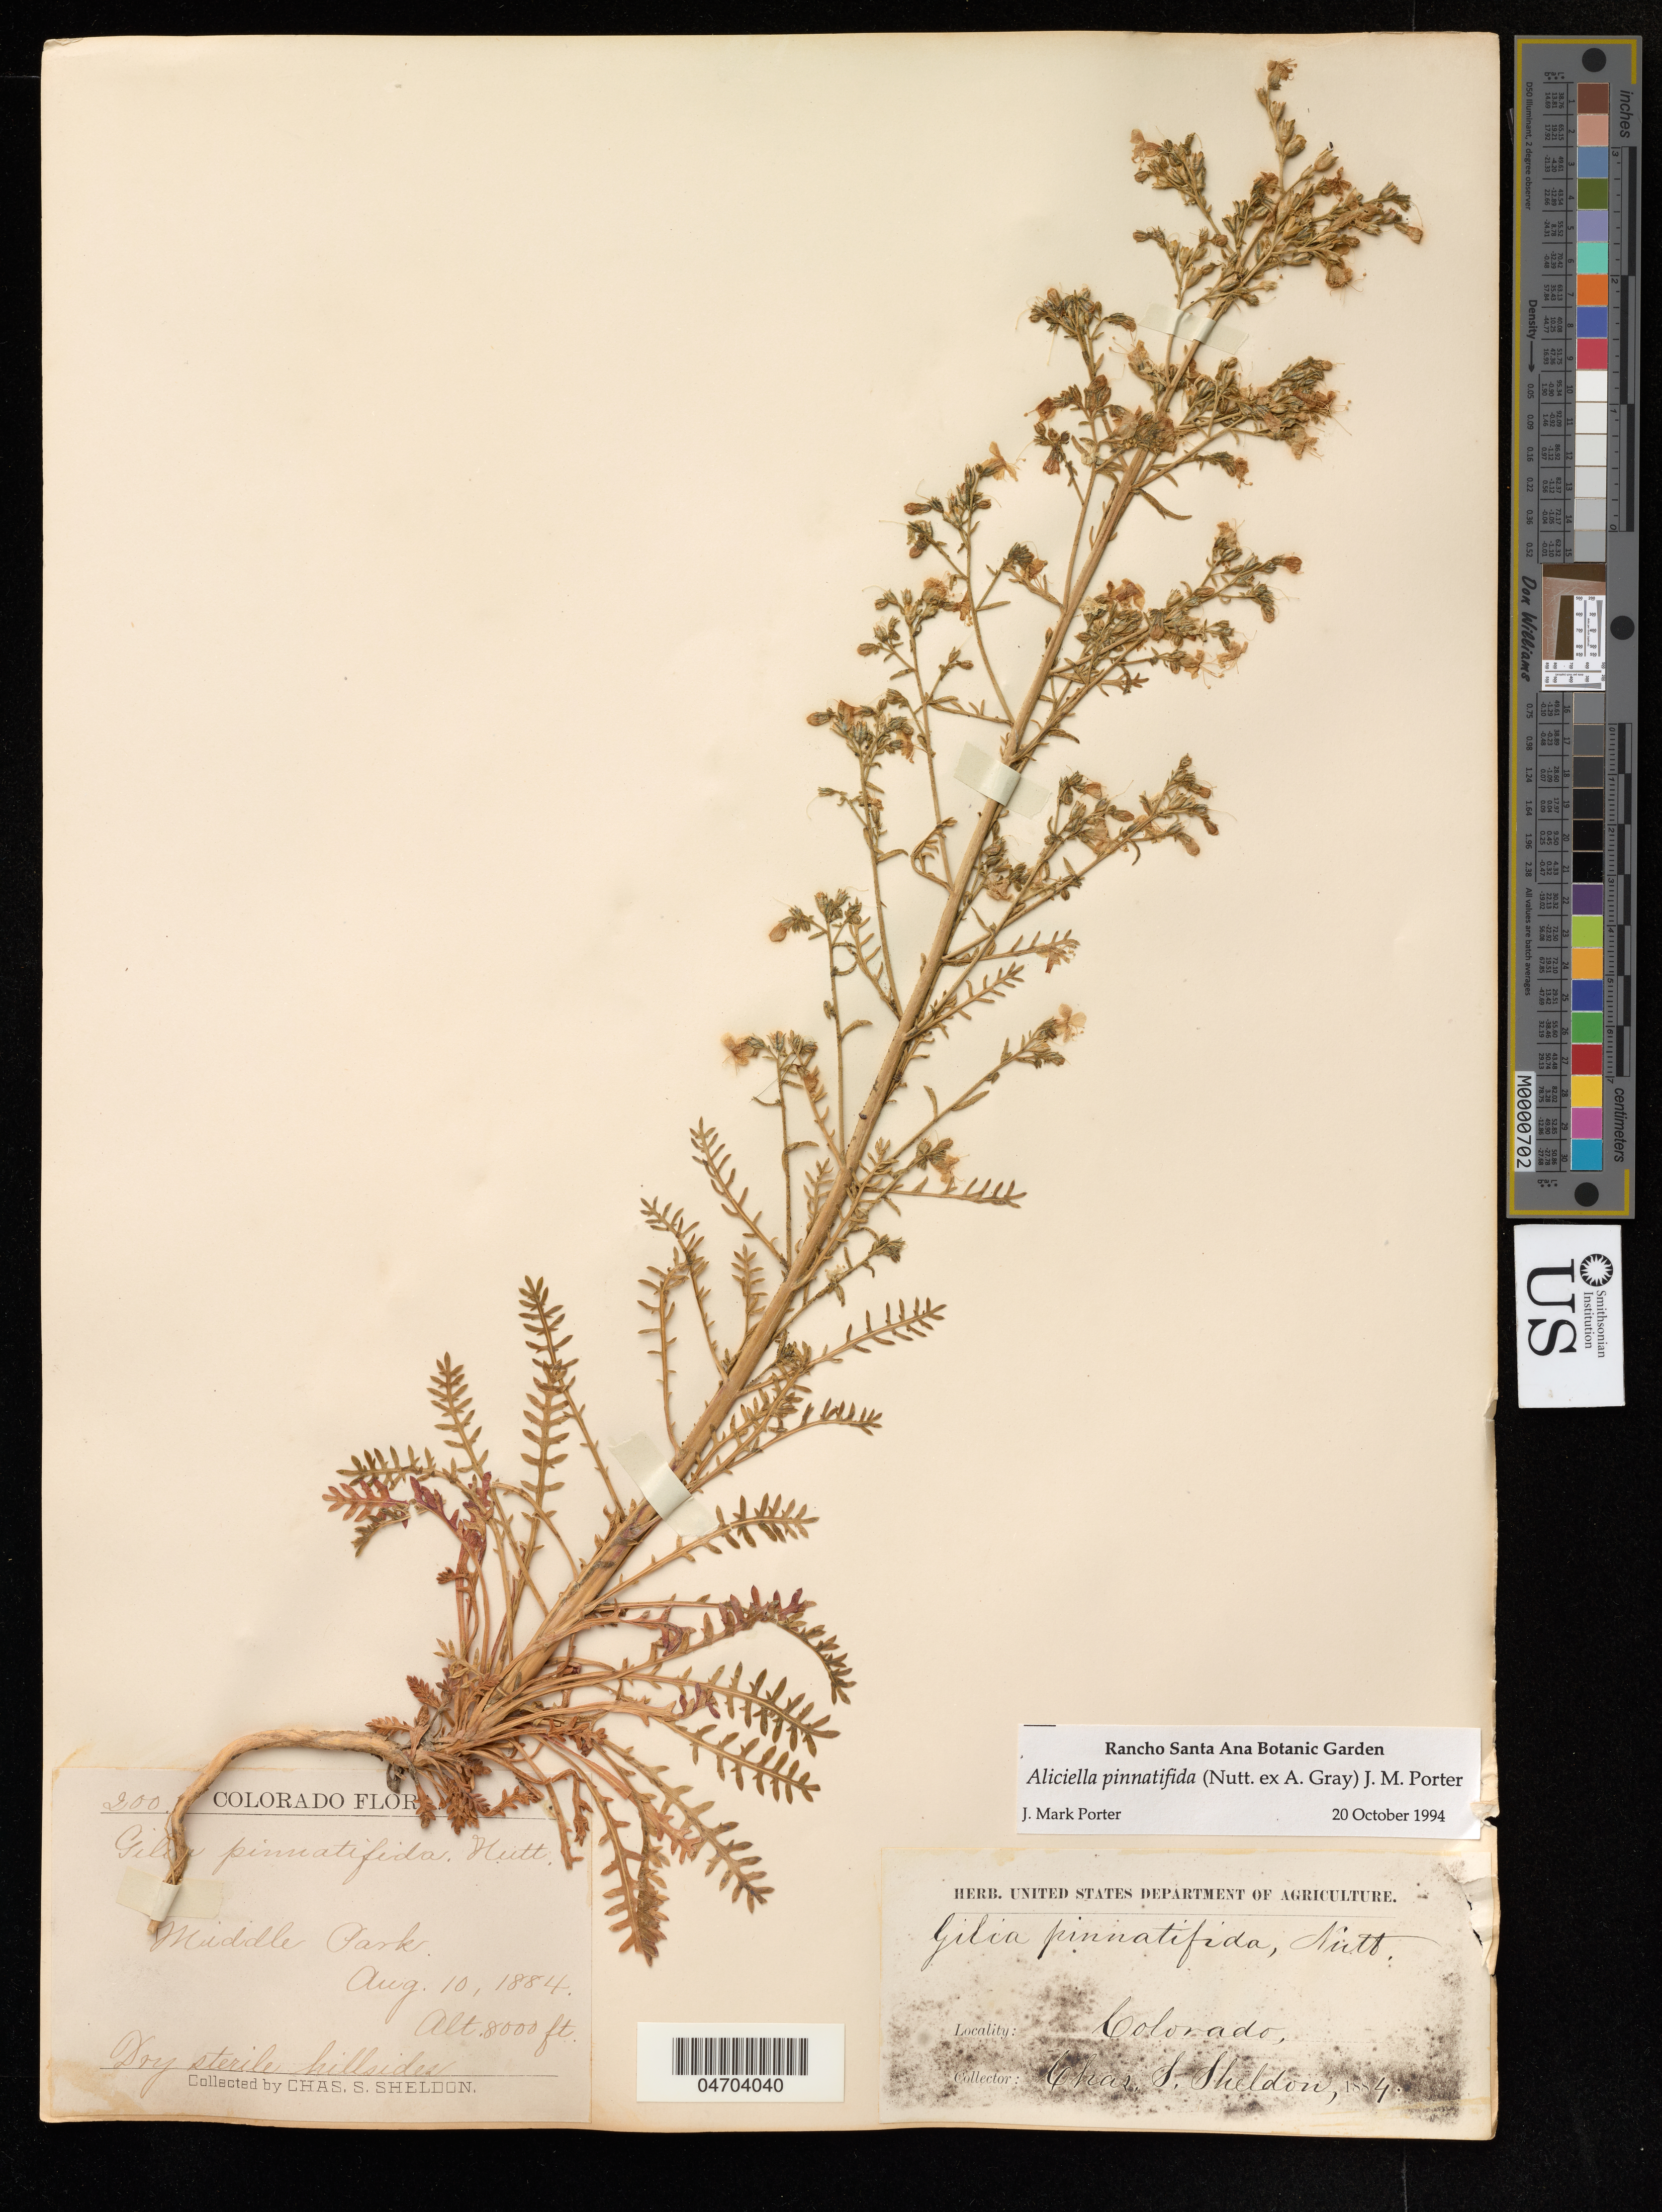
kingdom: Plantae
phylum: Tracheophyta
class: Magnoliopsida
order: Ericales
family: Polemoniaceae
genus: Aliciella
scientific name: Aliciella pinnatifida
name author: (Nutt. ex A. Gray) J.M. Porter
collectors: C. Sheldon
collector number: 200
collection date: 1884-08-10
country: United States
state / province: Colorado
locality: Middle Park.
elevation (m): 2438